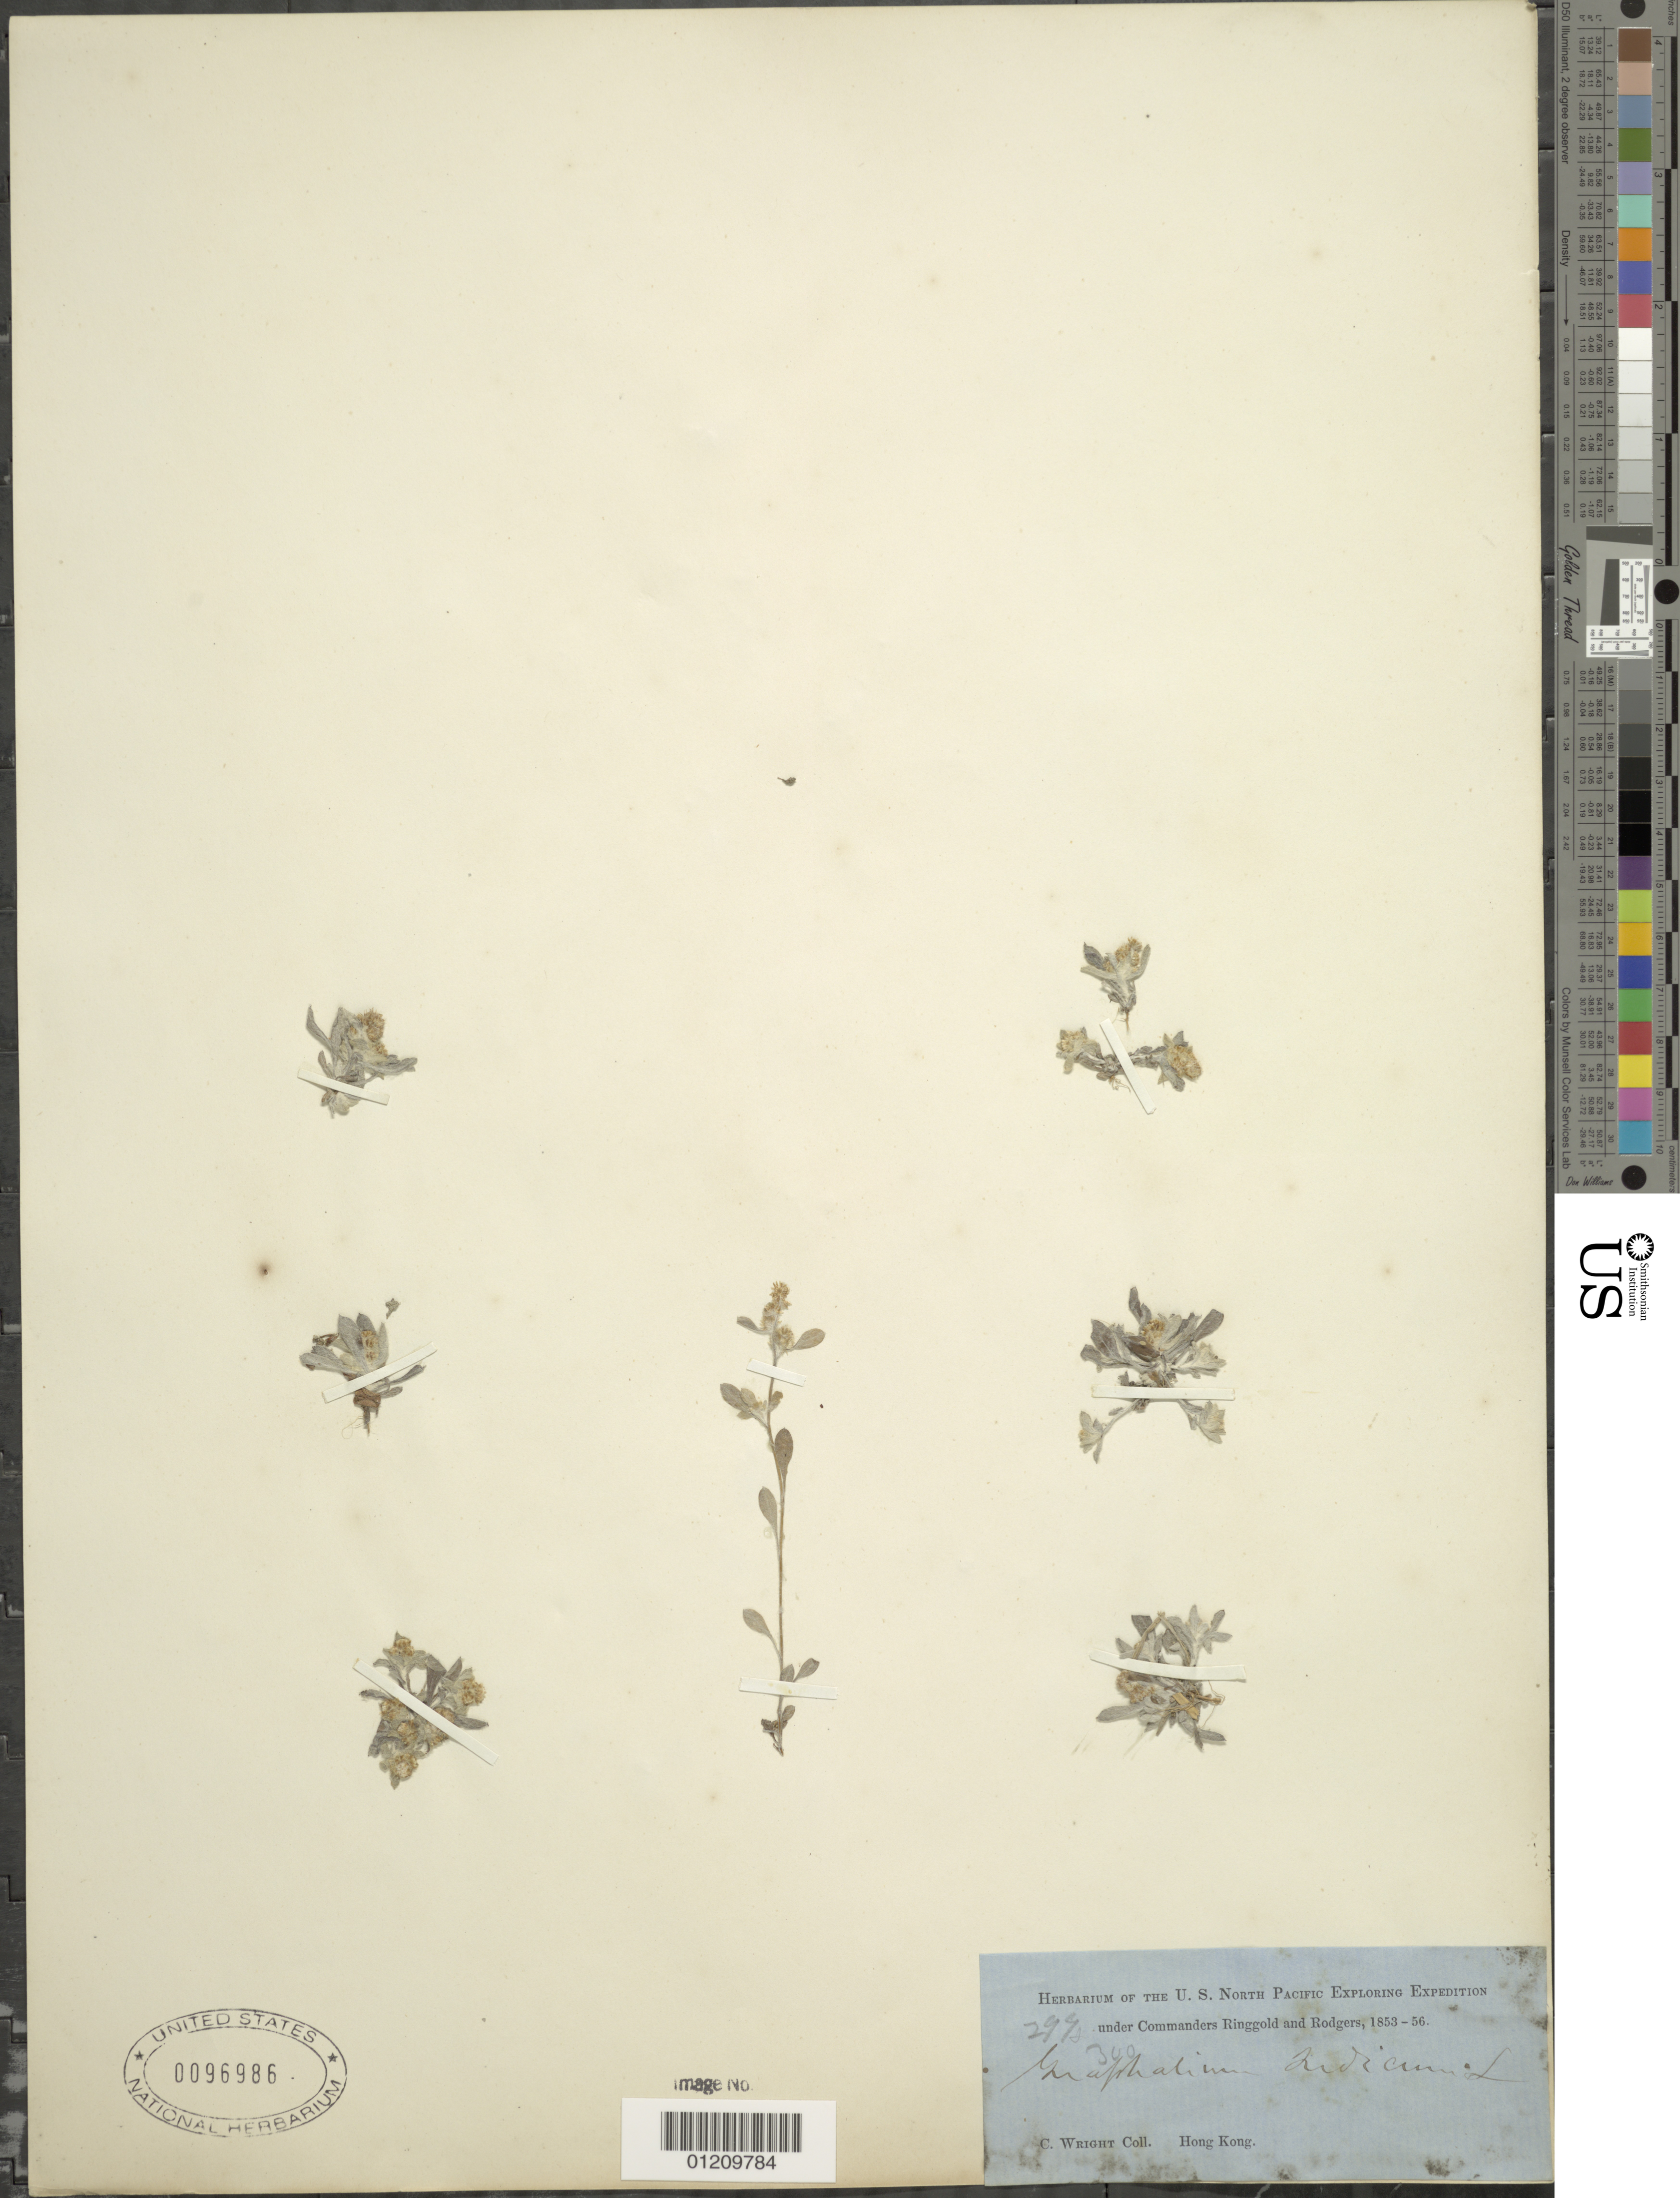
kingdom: Plantae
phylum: Tracheophyta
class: Magnoliopsida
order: Asterales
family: Asteraceae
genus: Helichrysum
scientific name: Helichrysum indicum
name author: (L.) Grierson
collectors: C. Wright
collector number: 299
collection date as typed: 1853 to -- -- 1856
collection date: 1853/1856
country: China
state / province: Hong Kong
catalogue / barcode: US 96986